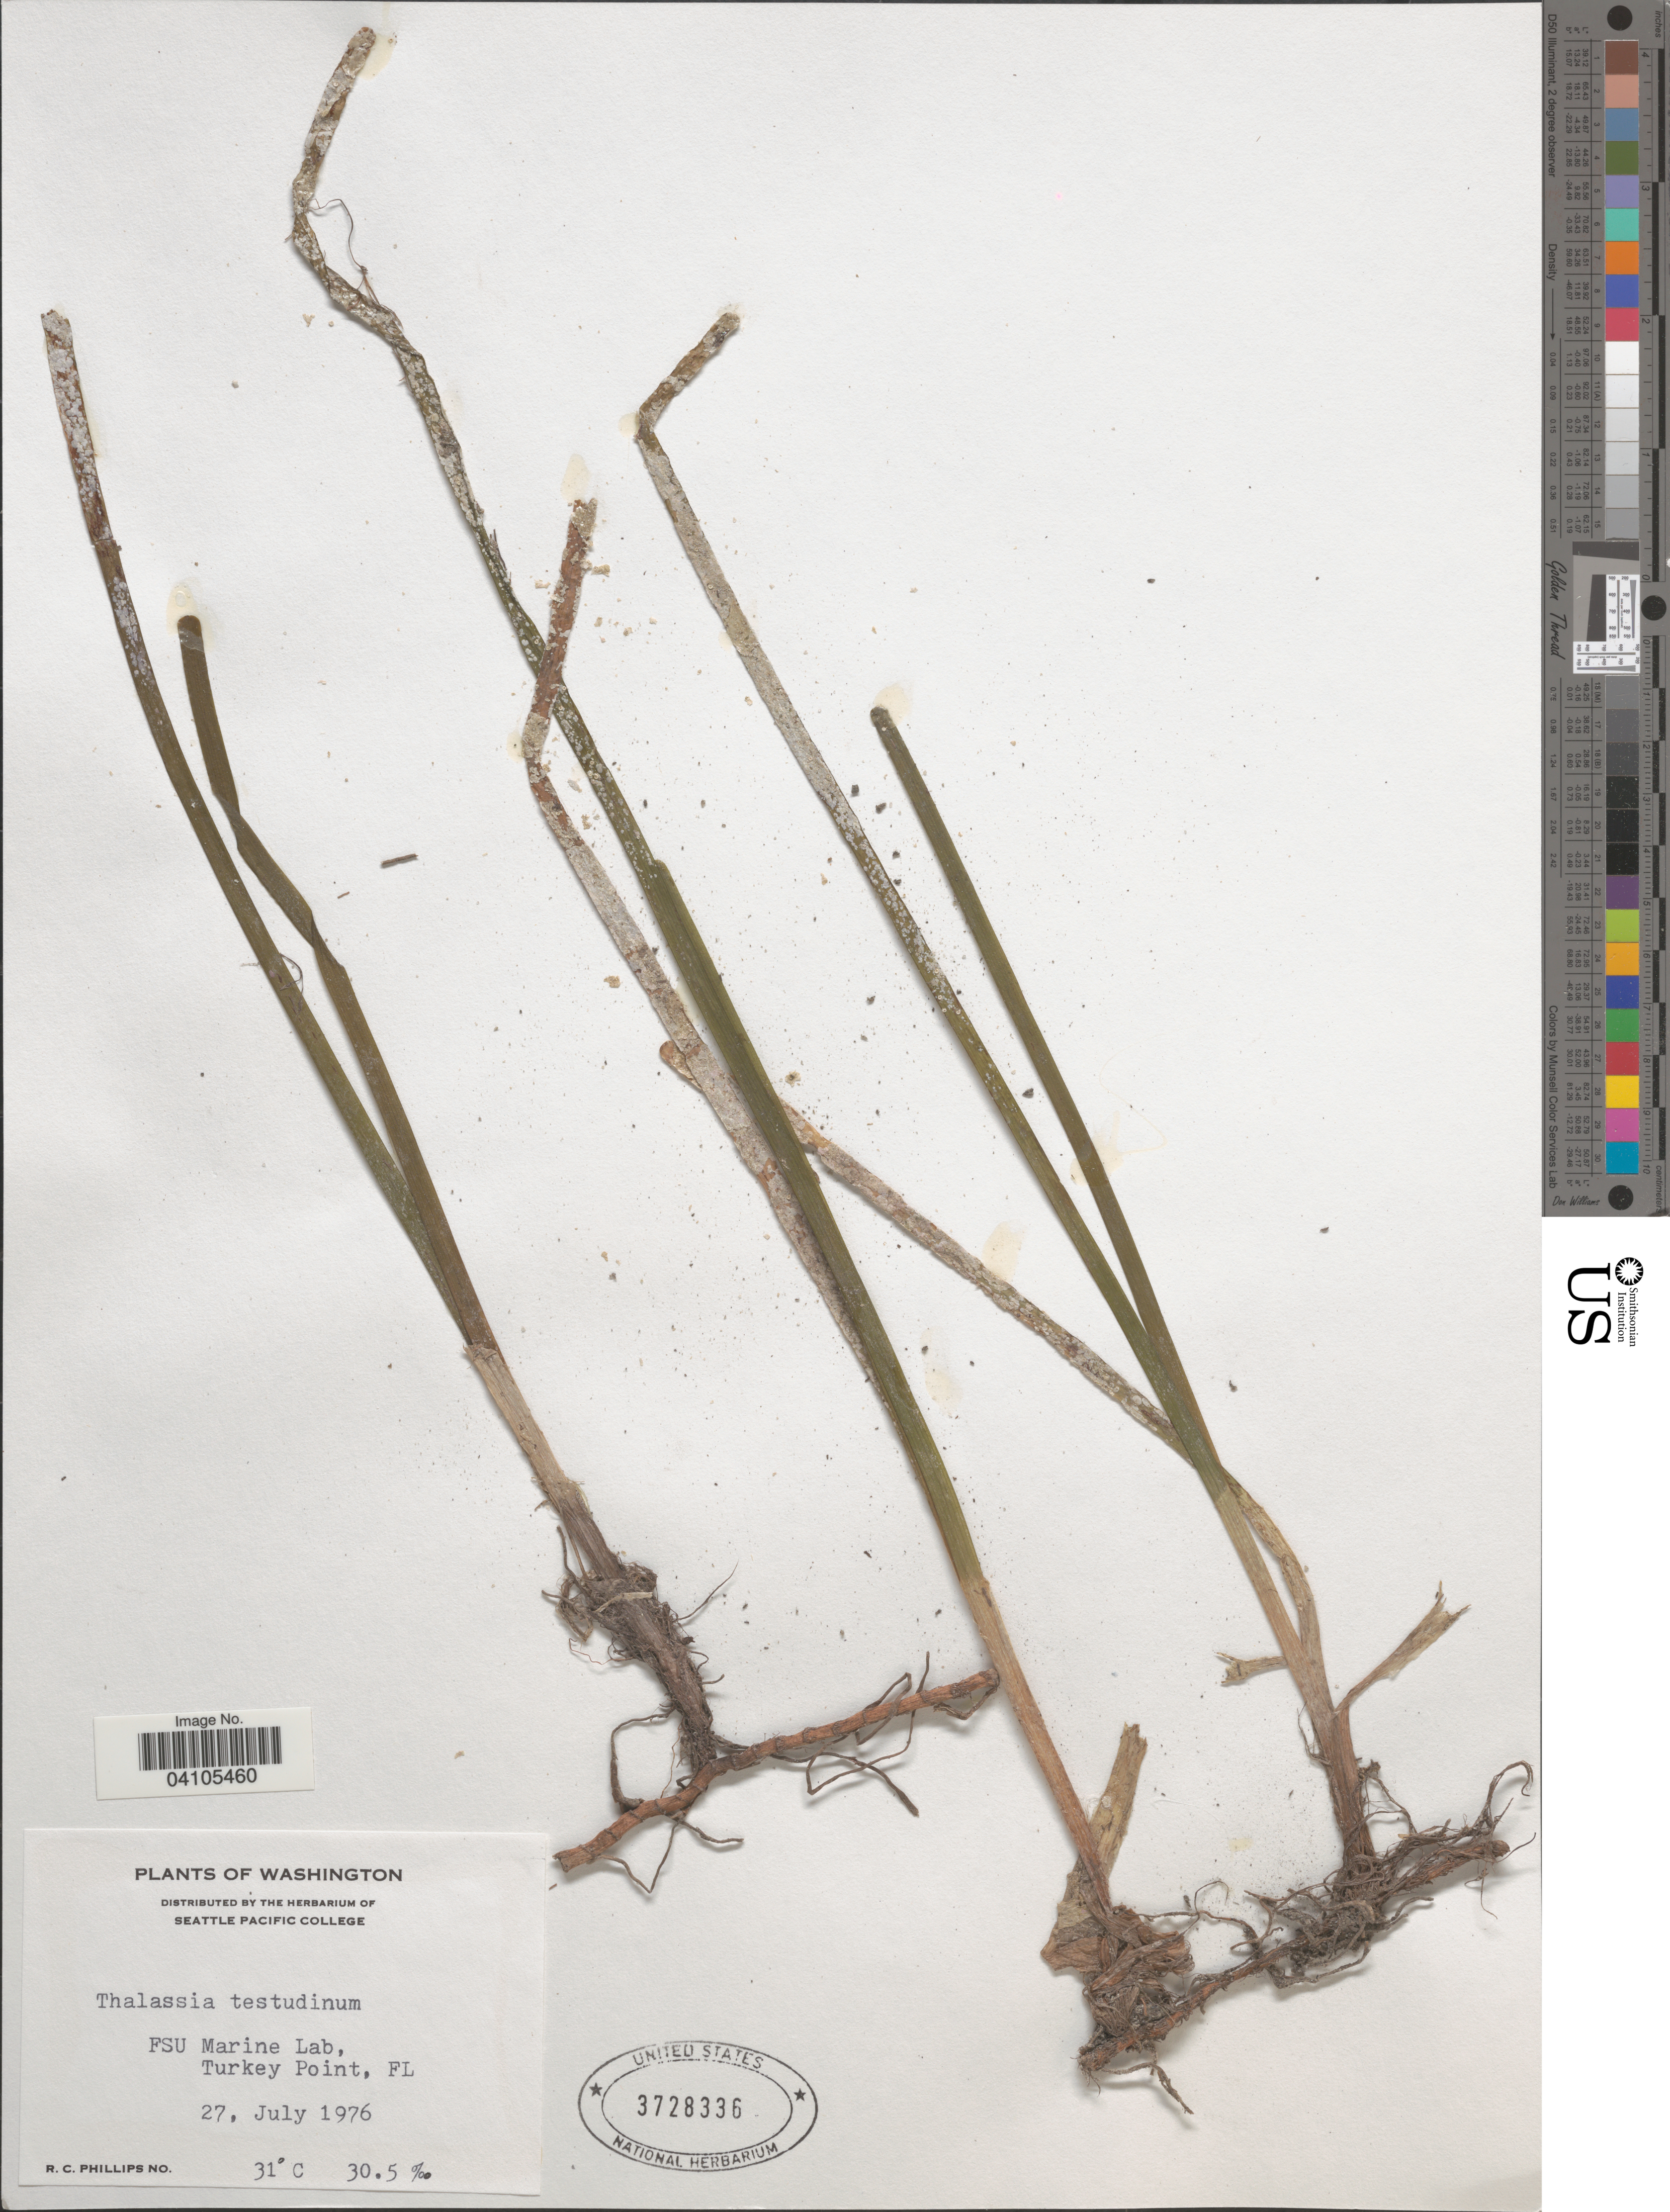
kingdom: Plantae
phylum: Tracheophyta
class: Liliopsida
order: Alismatales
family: Hydrocharitaceae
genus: Thalassia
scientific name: Thalassia testudinum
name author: Banks & Sol. ex K.D. Koenig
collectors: R. C. Phillips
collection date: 1976-07-27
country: United States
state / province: Florida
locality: FSU Marine Lab, Turkey Point.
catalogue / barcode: US 3728336